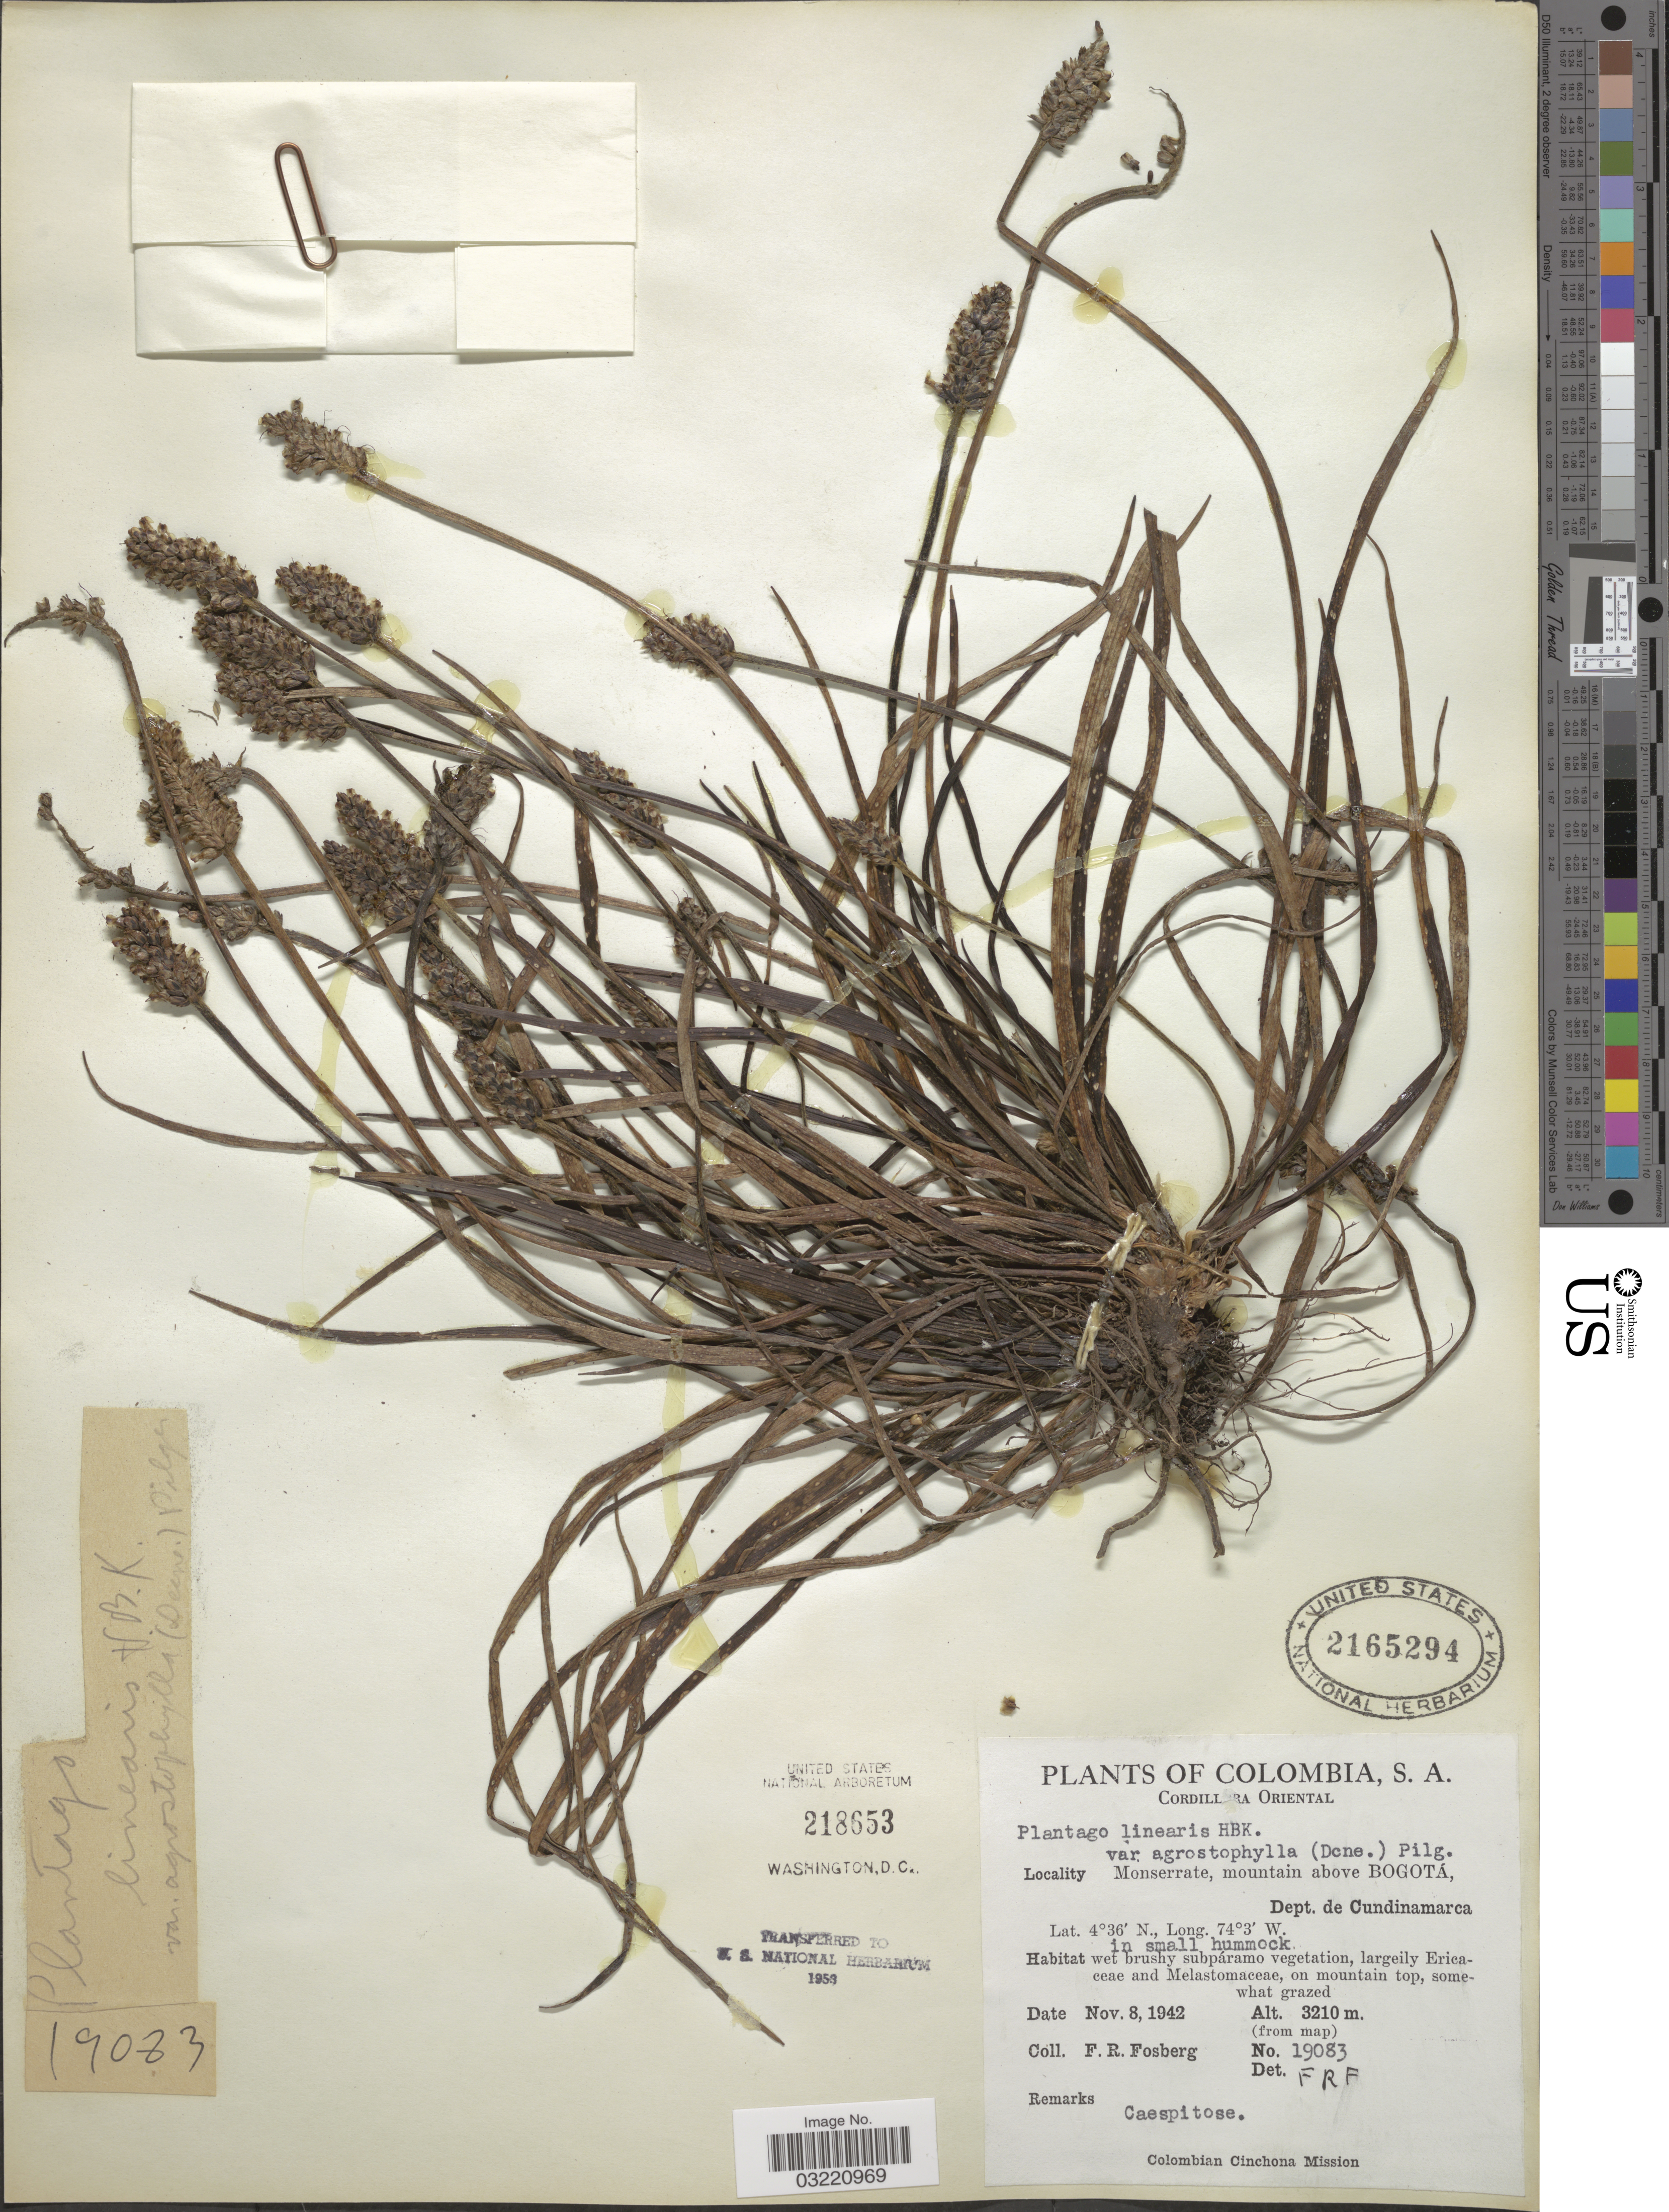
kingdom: Plantae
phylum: Tracheophyta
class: Magnoliopsida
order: Lamiales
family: Plantaginaceae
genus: Plantago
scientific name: Plantago linearis var. agrostophylla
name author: (Decne.) Pilg.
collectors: F. R. Fosberg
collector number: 19083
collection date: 1942-11-08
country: Colombia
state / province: Cundinamarca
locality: Cordillera Oriental. Monserrate, mountain above Bogotá, Dept. de Cundinamarca.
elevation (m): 3210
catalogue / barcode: US 2165294